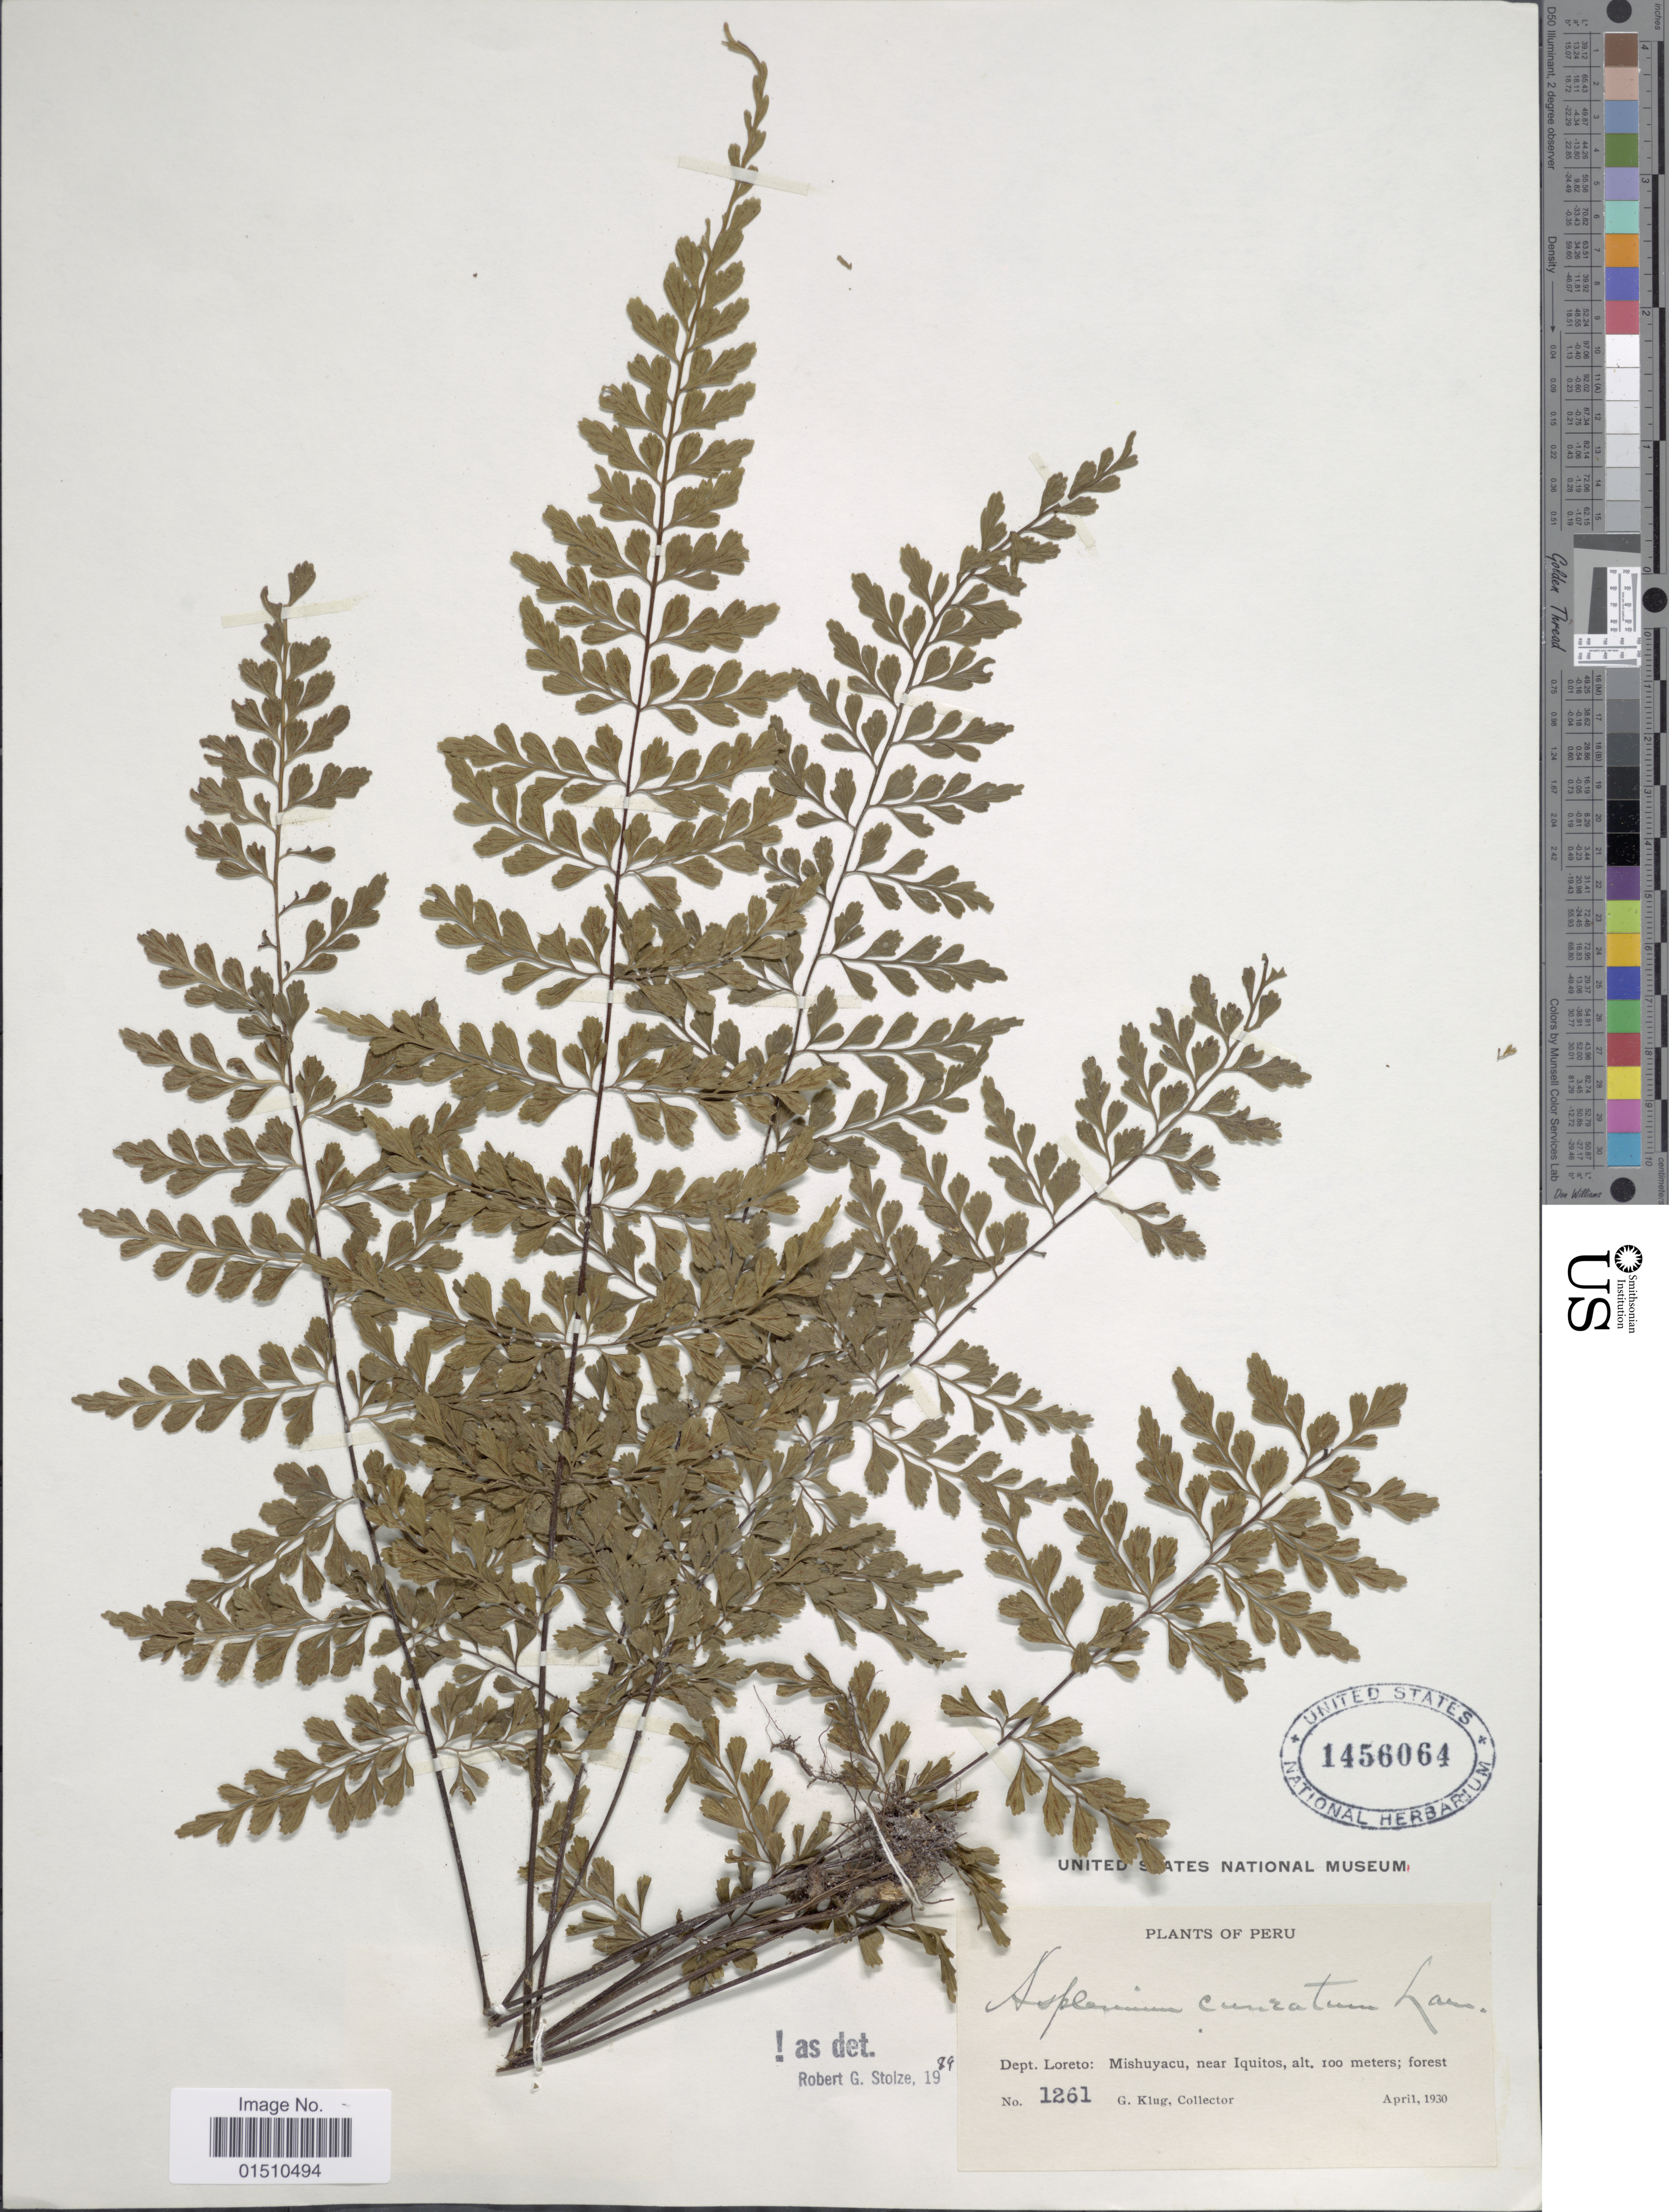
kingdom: Plantae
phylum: Tracheophyta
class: Polypodiopsida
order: Polypodiales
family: Aspleniaceae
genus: Asplenium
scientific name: Asplenium cuneatum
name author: Lam.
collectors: G. Klug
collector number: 1261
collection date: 1930-04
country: Peru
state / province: Loreto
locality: Peru, dept. Loreto: Mishuyacu, near Iquitos.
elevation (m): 100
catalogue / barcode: US 1456064